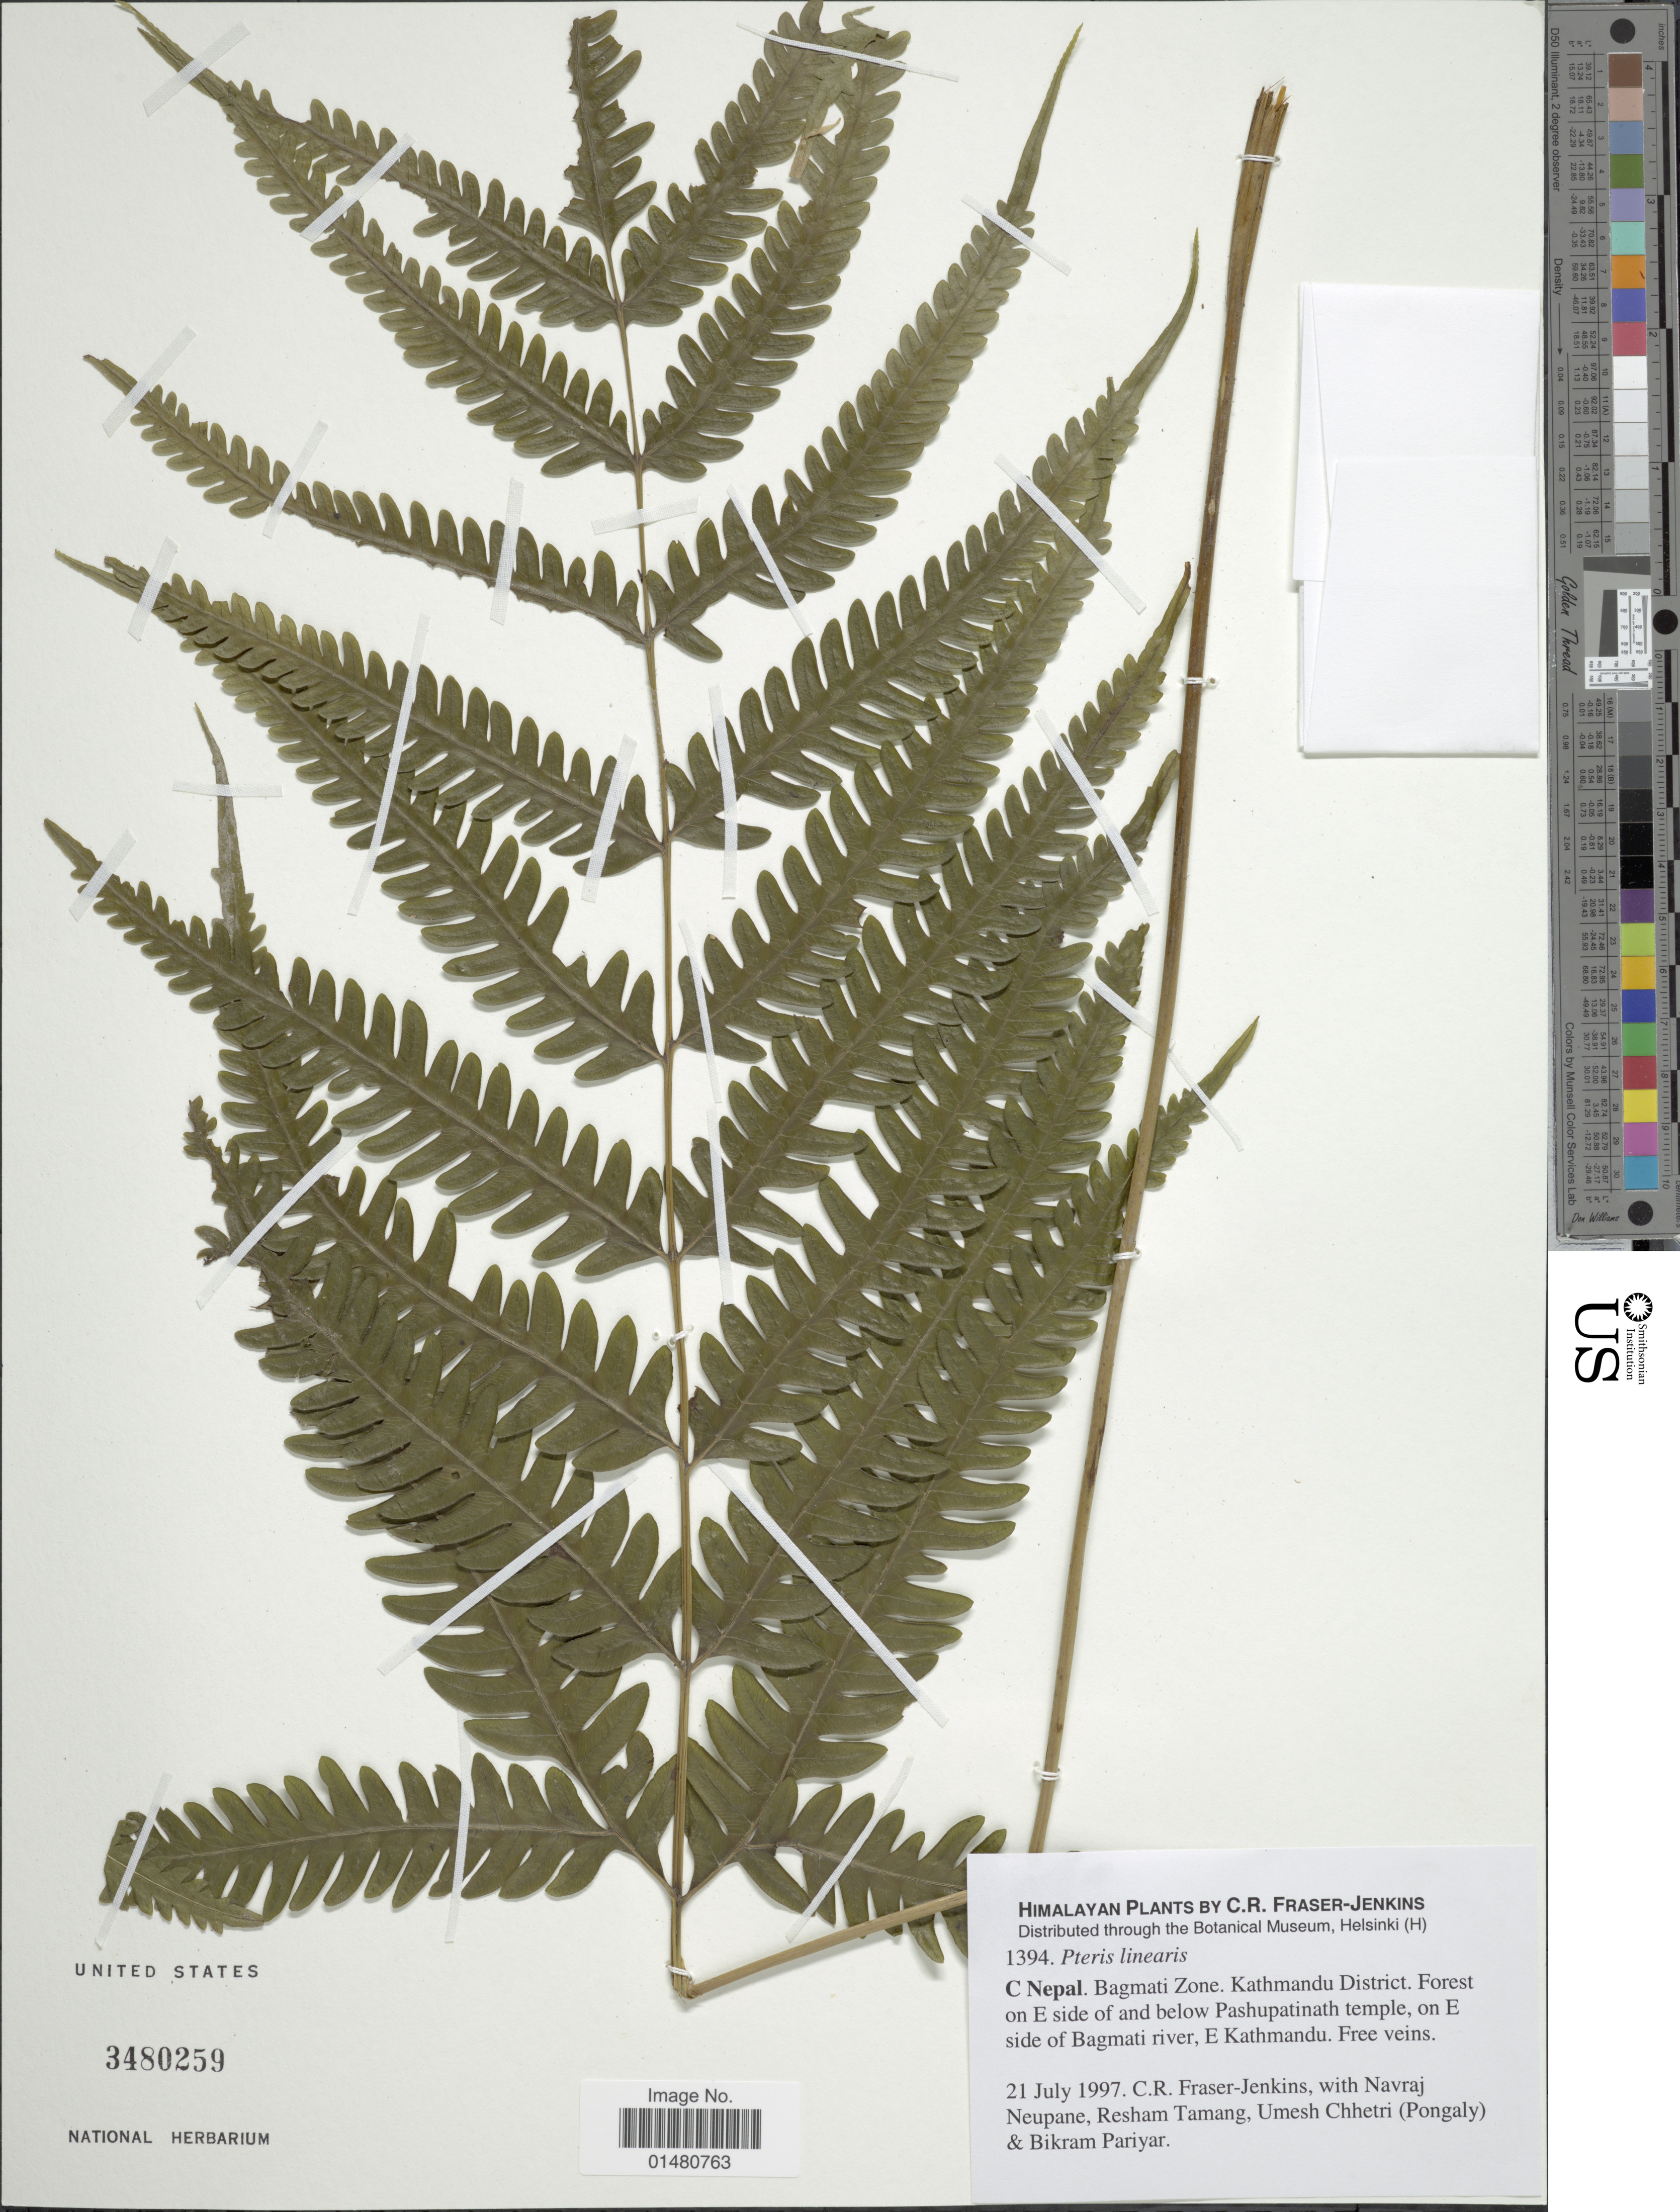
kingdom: Plantae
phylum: Tracheophyta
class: Polypodiopsida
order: Polypodiales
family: Pteridaceae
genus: Pteris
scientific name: Pteris linearis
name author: Poir.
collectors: C. R. Fraser-Jenkins, N. Neupane, R. Tamang, U. Chhetri (Pongaly) & B. Pariyar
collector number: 1394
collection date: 1997-07-21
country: Nepal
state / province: Bagmati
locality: Himalayan, C Nepal. Bagmati Zone. Kathmandu District. Forest on E side of and below Pashupatinath temple, on E side of Bagmati river, E Kathmandu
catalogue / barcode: US 3480259